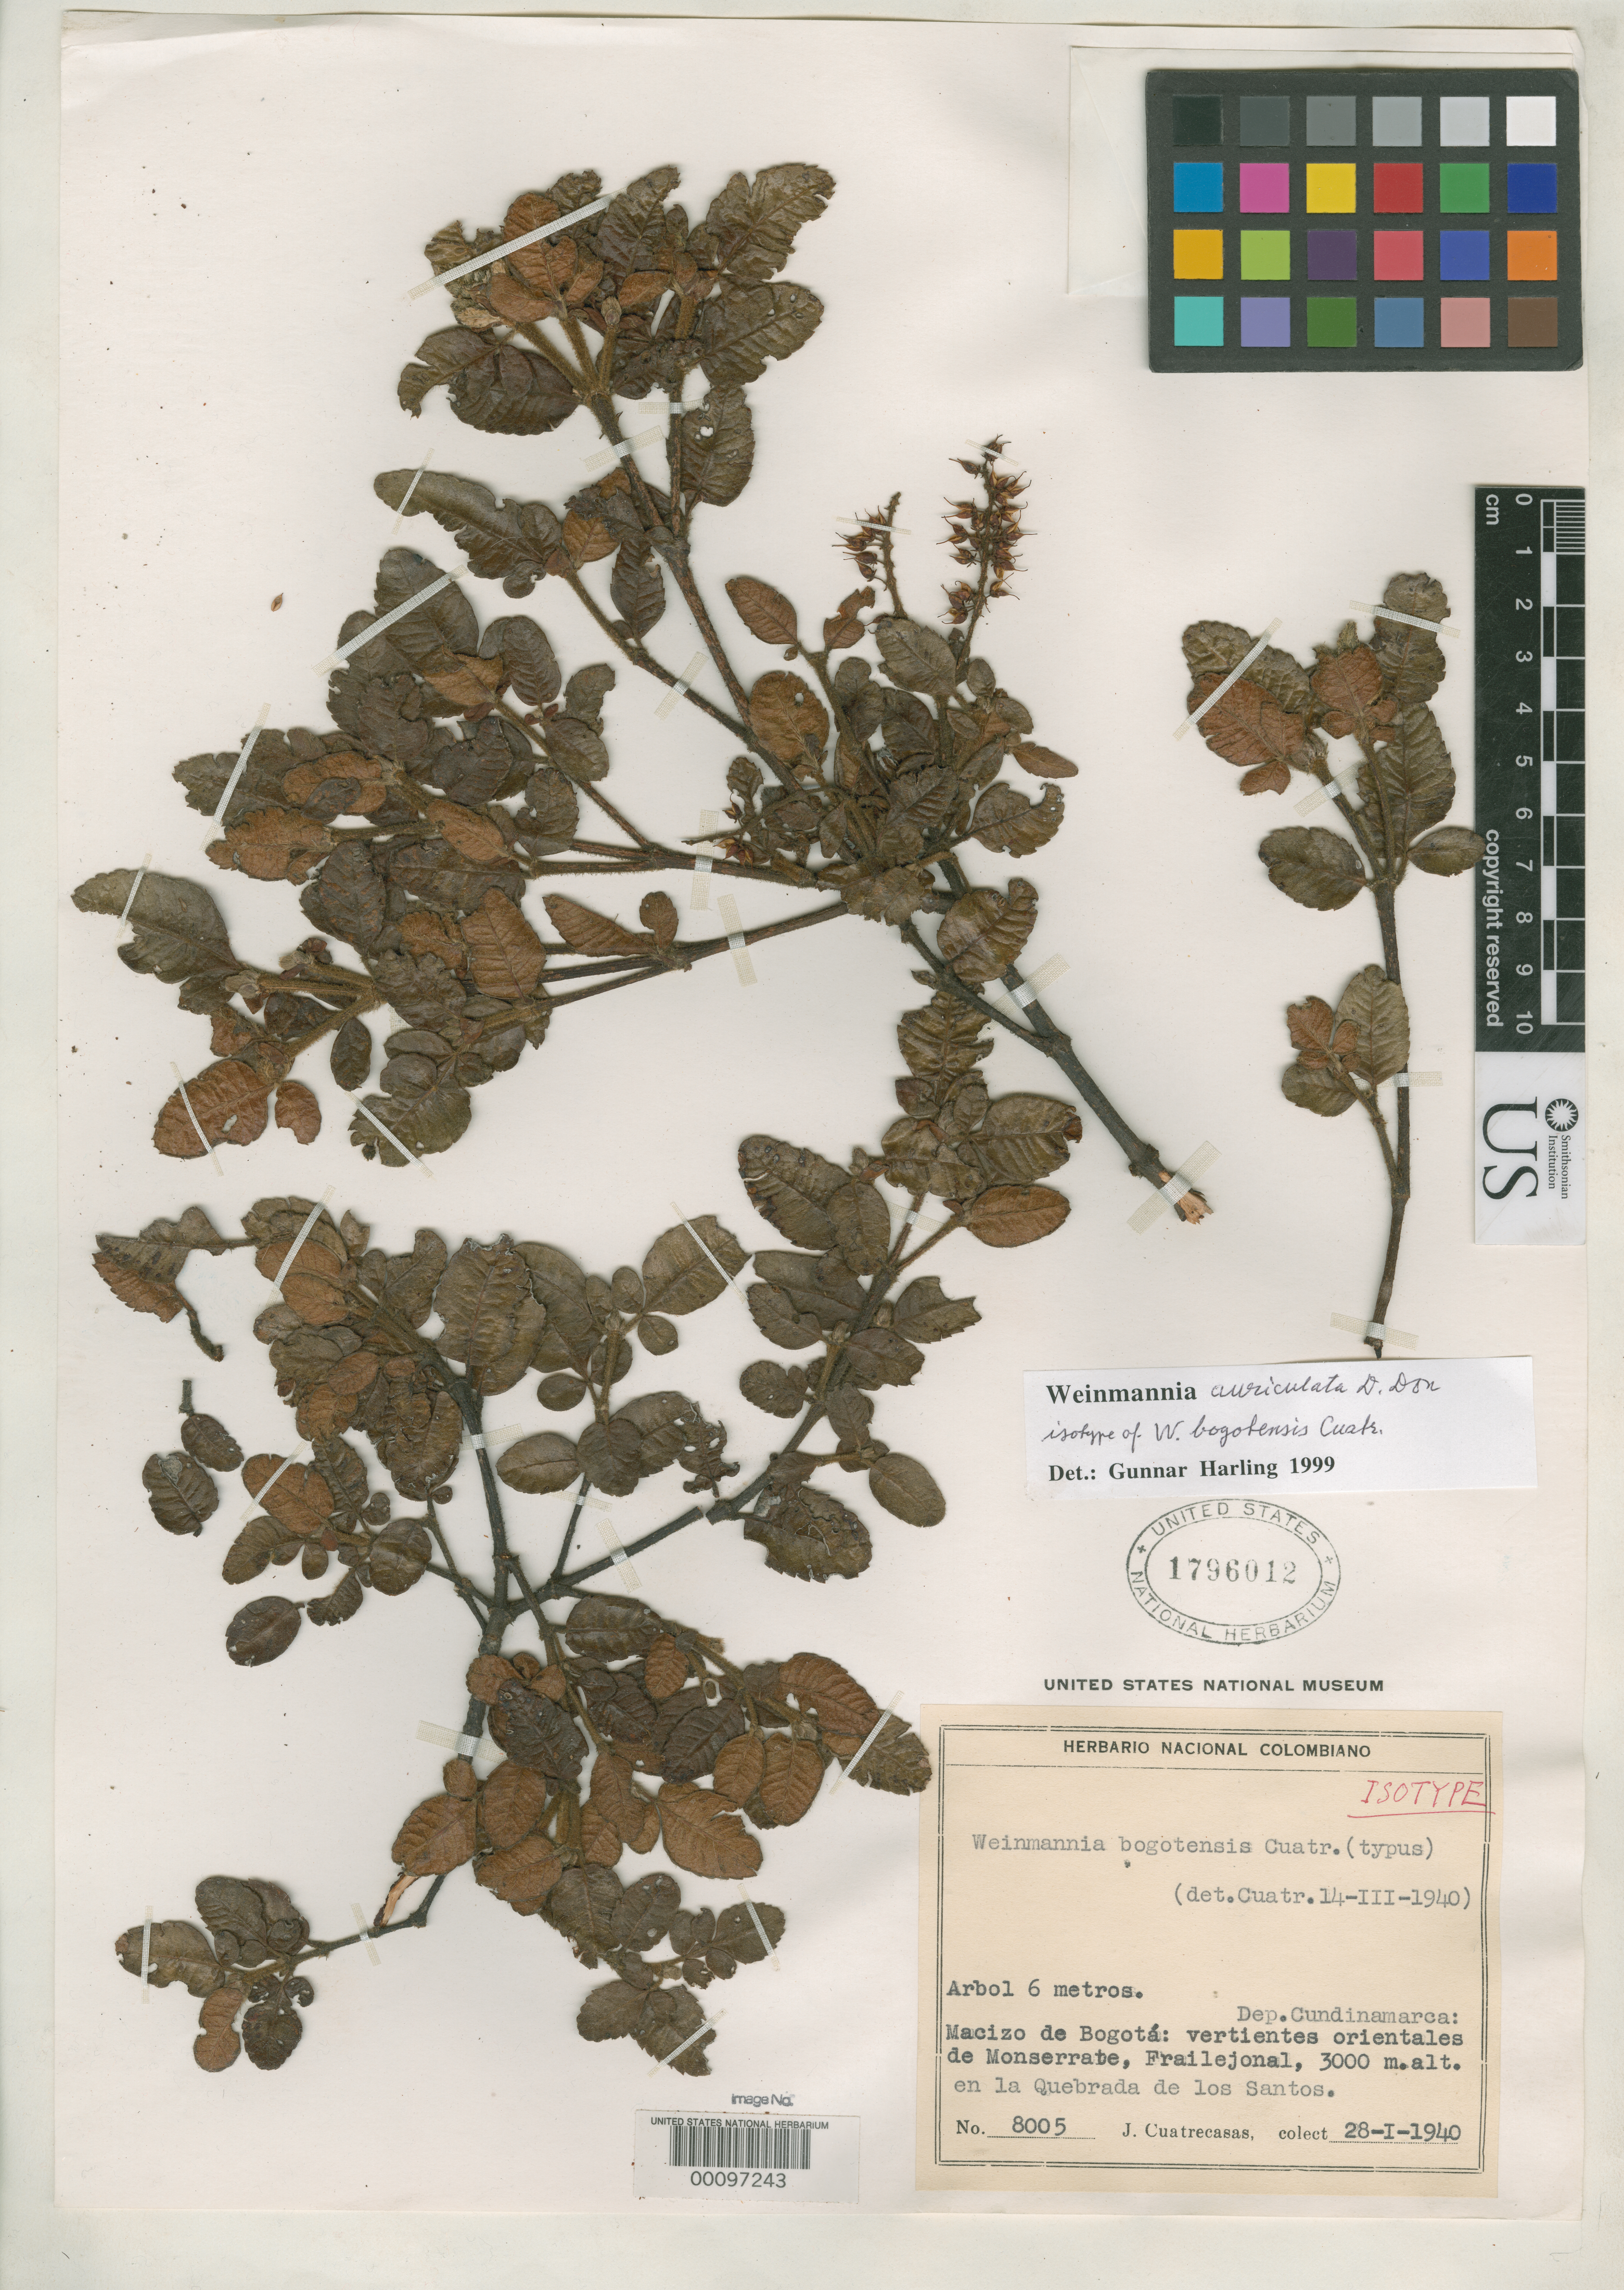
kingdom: Plantae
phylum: Tracheophyta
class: Magnoliopsida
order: Oxalidales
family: Cunoniaceae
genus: Weinmannia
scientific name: Weinmannia bogotensis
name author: Cuatrec.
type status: Isotype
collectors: J. Cuatrecasas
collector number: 8005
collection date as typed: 28 Jun 1940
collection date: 1940-06-28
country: Colombia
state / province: Cundinamarca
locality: Macizo de Bogota, Vertiente Orientales de Monserrate, Frailejonal, Quebrada de Los Santos.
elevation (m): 3000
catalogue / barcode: US 1796012